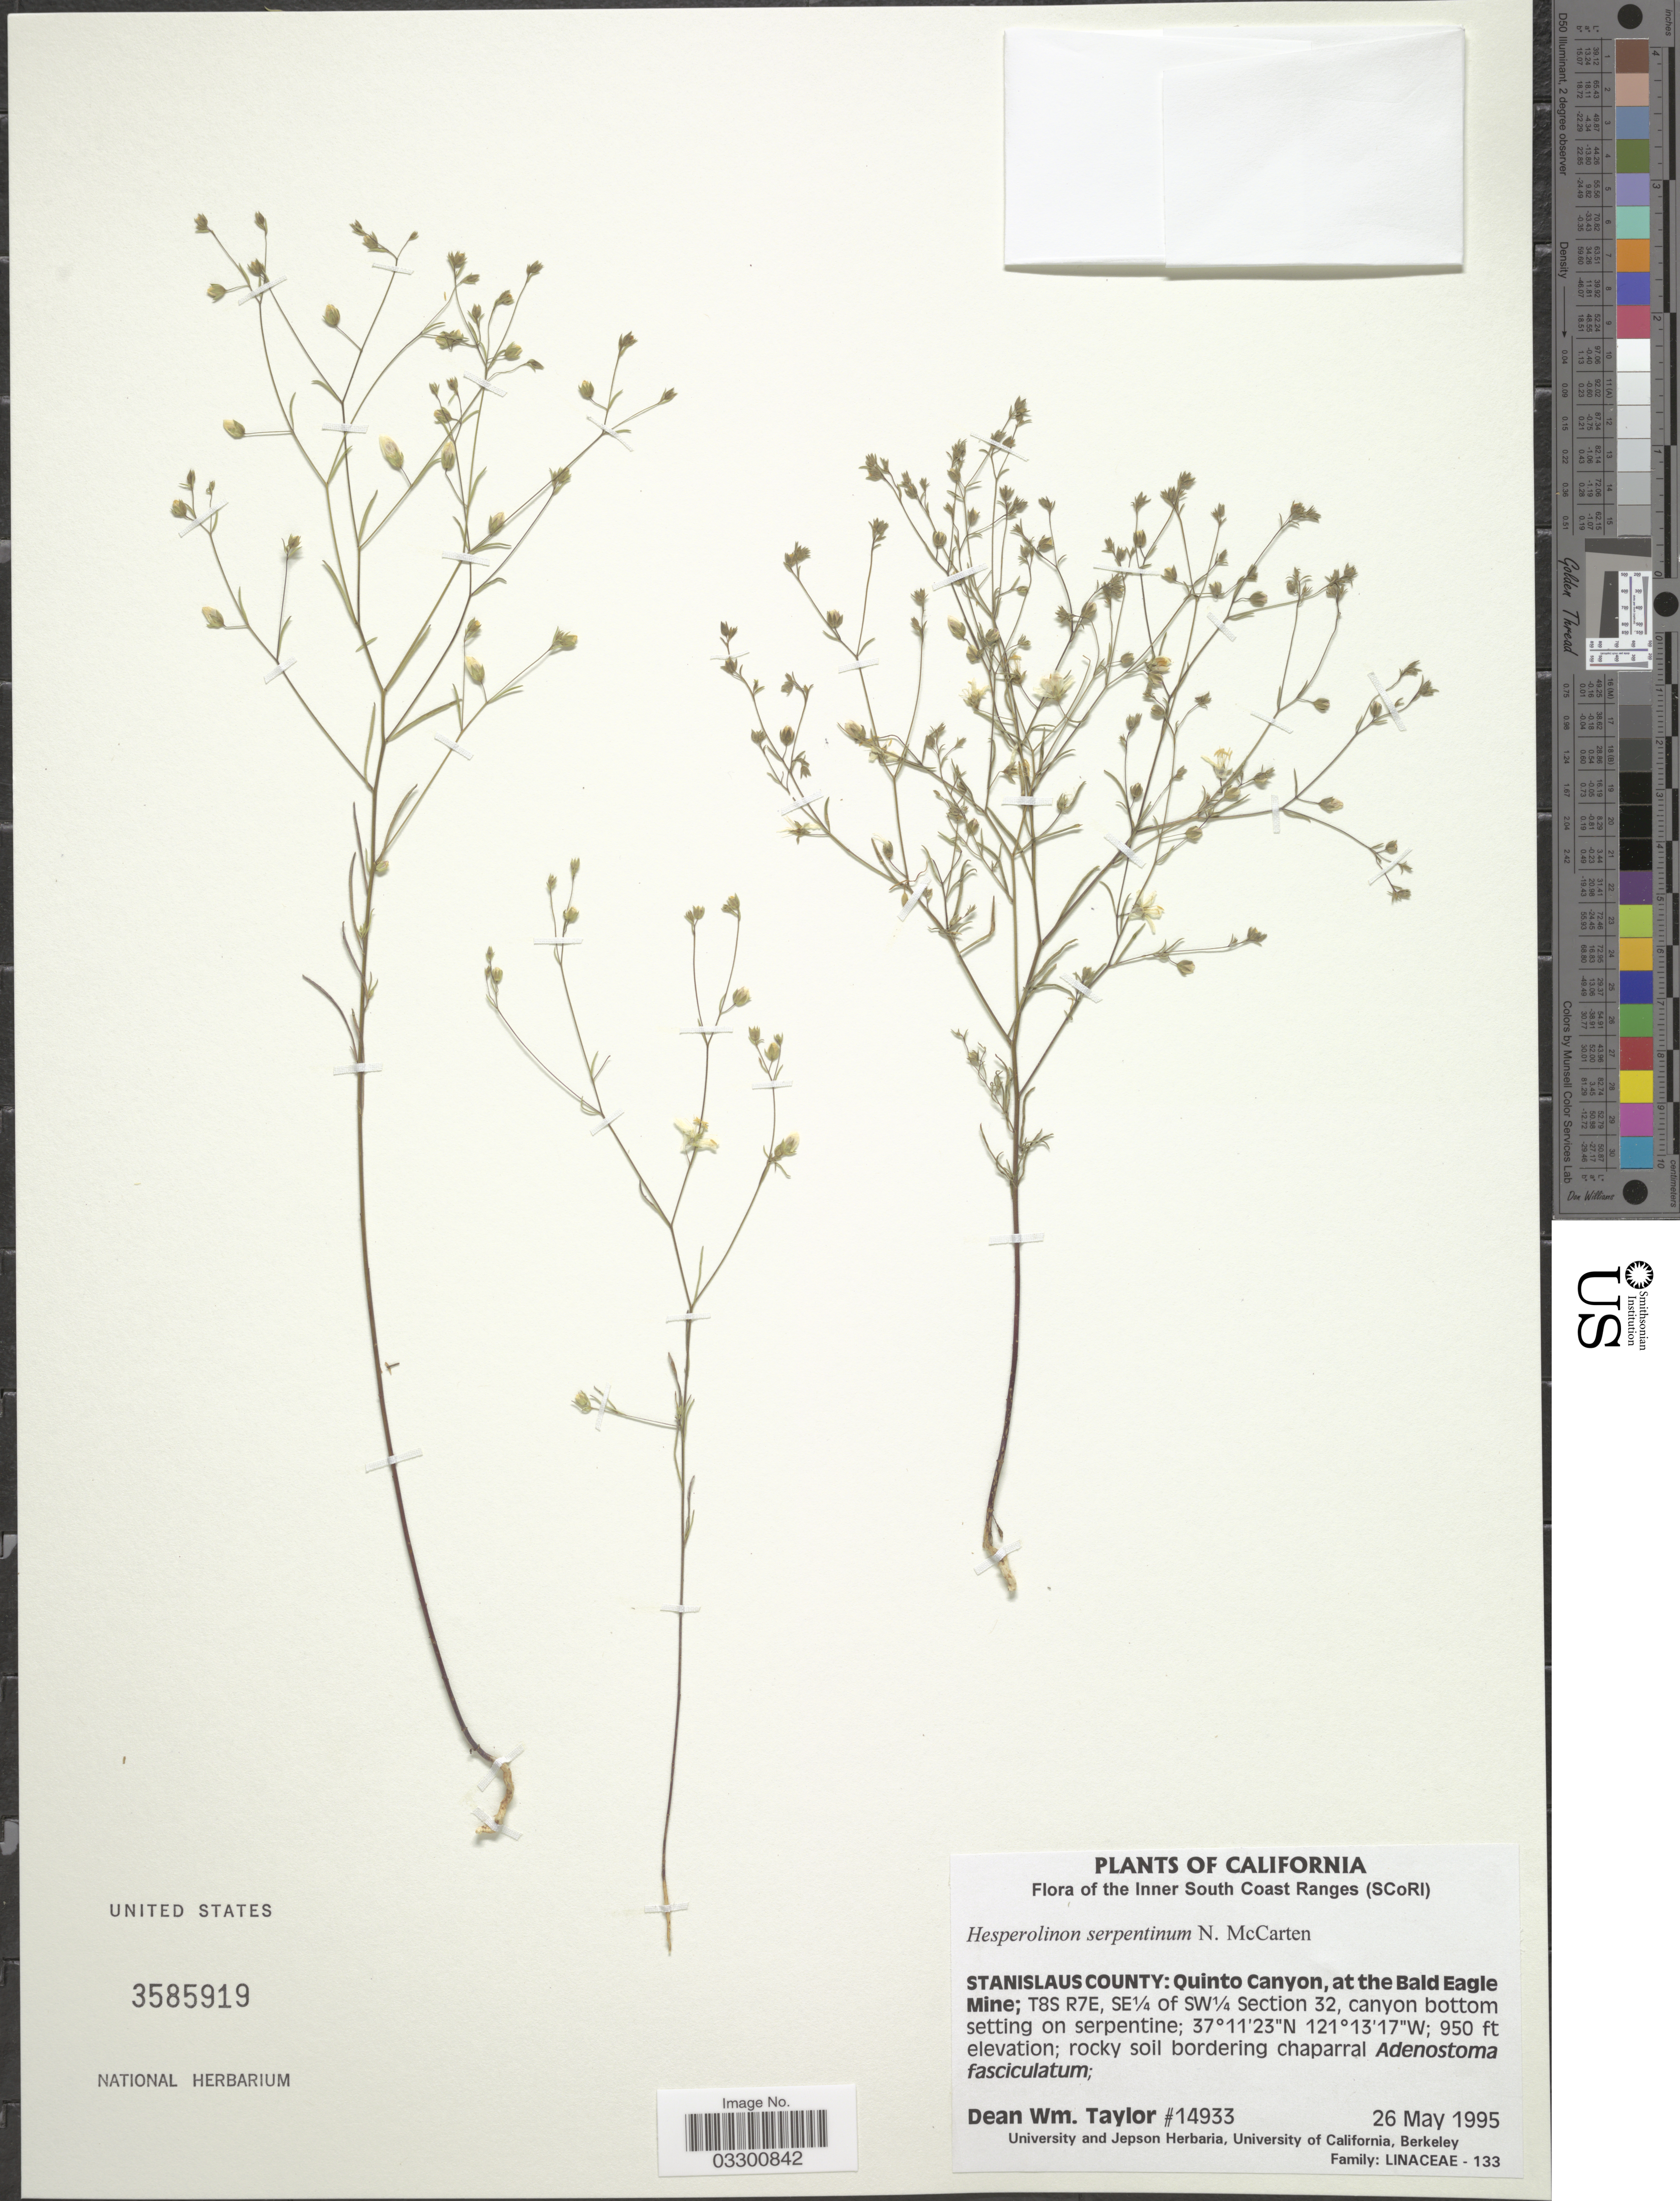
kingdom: Plantae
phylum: Tracheophyta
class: Magnoliopsida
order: Malpighiales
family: Linaceae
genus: Linum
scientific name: Linum bicarpellatum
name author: H. Sharsm.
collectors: D. W. Taylor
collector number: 14933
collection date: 1995-05-26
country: United States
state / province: California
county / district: Stanislaus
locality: Inner South Coast Ranges, Stanislaus County: Quinto Canyon, at the Bald Eagle Mine; T8S R7E, SE¼ of SW¼ Section 32, canyon bottom setting on serpentine.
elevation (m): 290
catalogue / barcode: US 3585919